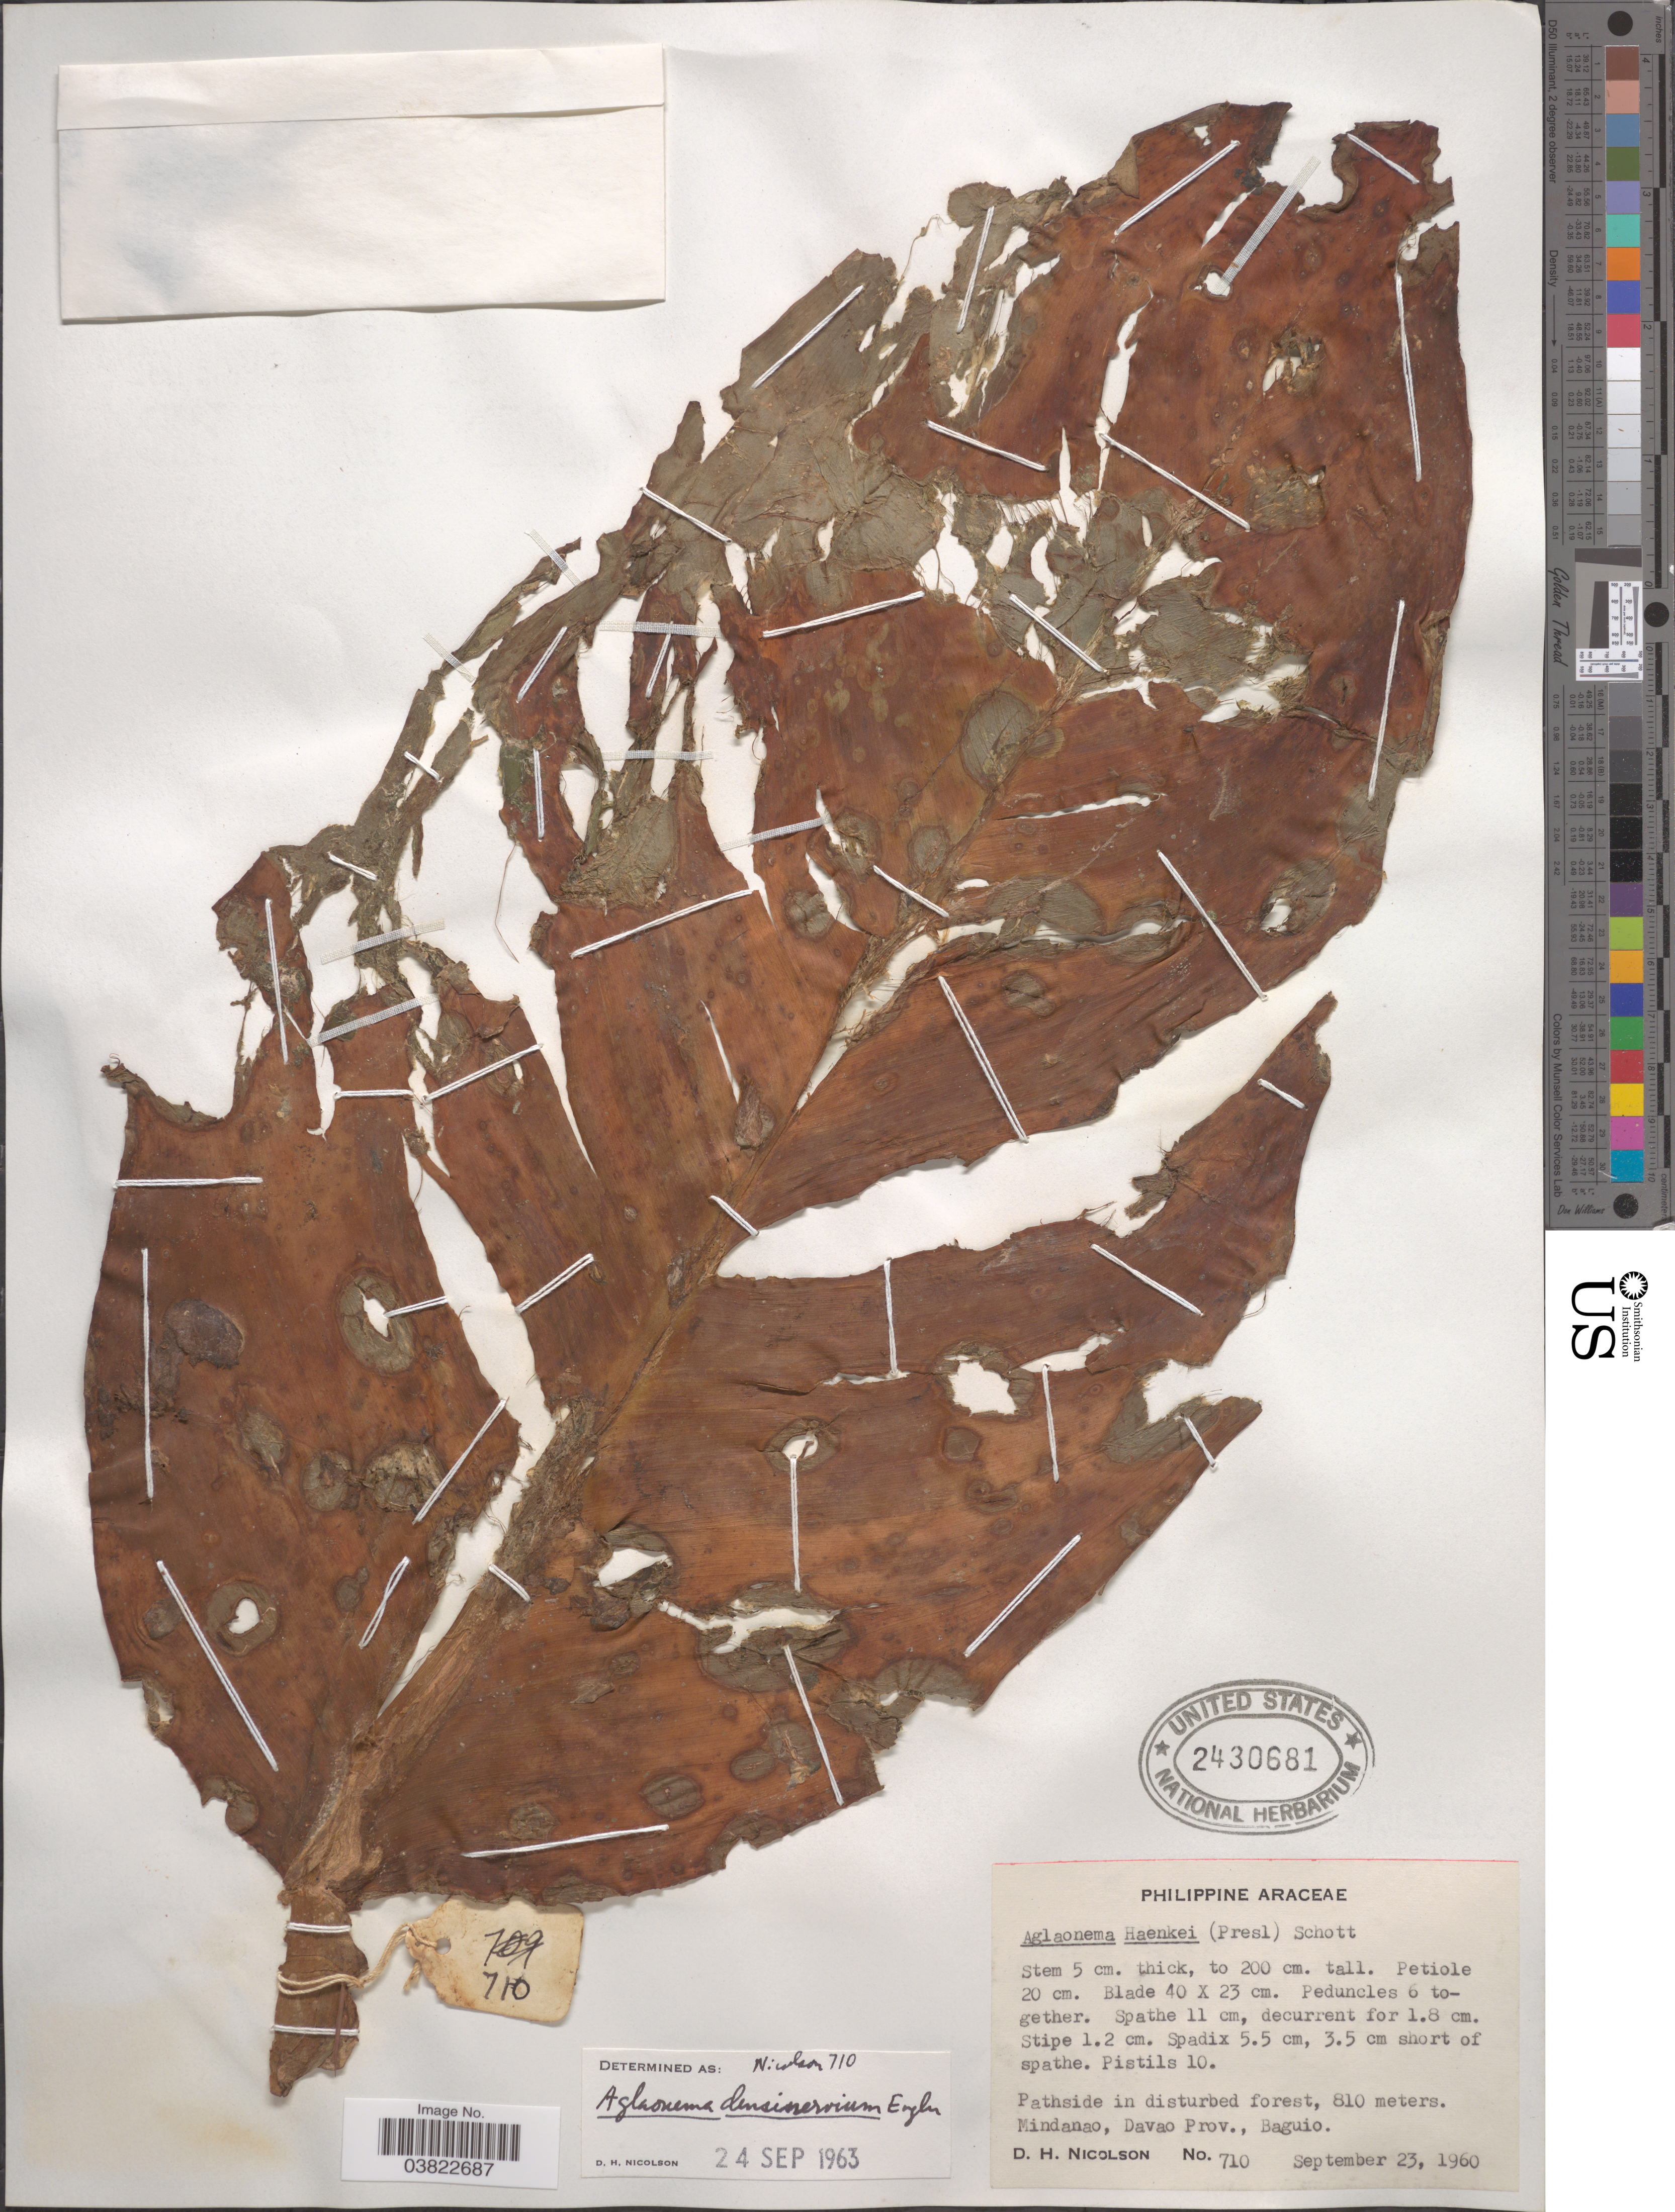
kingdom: Plantae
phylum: Tracheophyta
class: Liliopsida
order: Alismatales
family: Araceae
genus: Aglaonema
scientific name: Aglaonema densinervium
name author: Engl.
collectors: D. H. Nicolson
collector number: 710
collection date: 1960-09-23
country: Philippines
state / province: Davao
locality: Mindanao, Baguio.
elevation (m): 810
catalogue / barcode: US 2430681